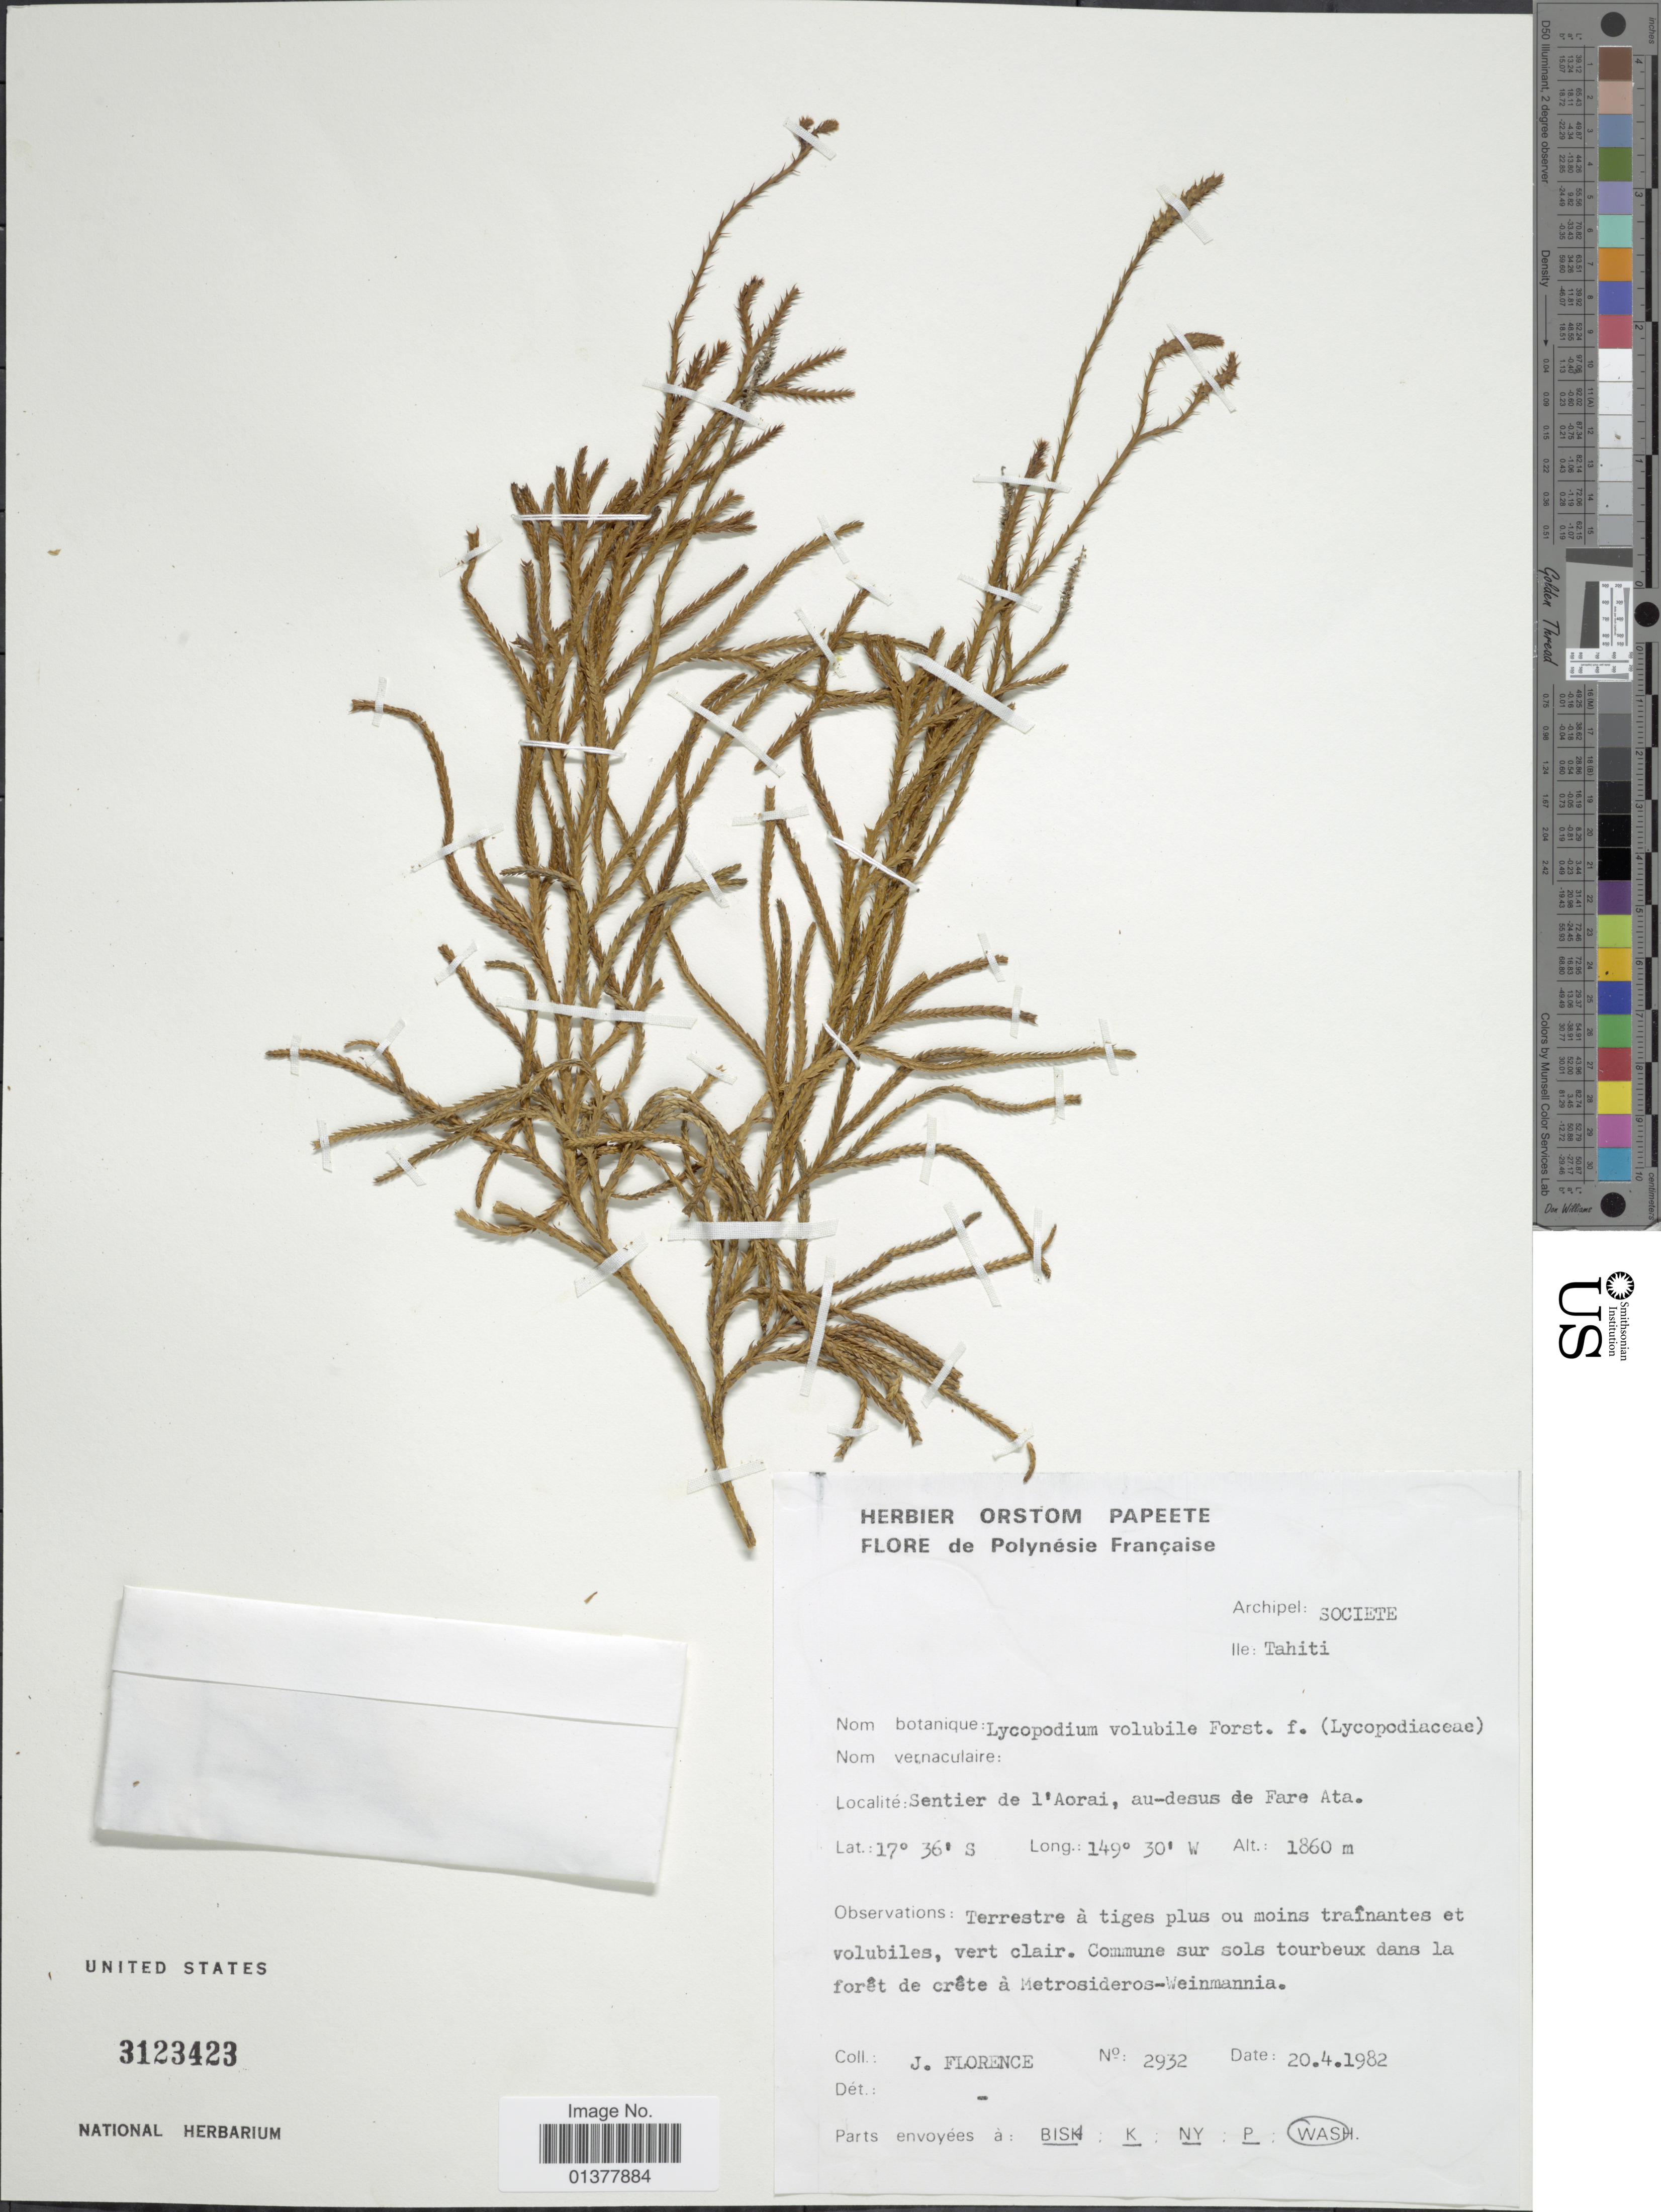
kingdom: Plantae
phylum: Tracheophyta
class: Lycopodiopsida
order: Lycopodiales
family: Lycopodiaceae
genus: Pseudodiphasium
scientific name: Pseudodiphasium volubile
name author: (G. Forst.) Holub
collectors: J. Florence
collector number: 2932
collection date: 1982-04-20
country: French Polynesia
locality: Sentier de l'Aorai, au desus de Fare Ata, Ile: Tahiti, Archipel: Societe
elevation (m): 1860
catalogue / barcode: US 3123423